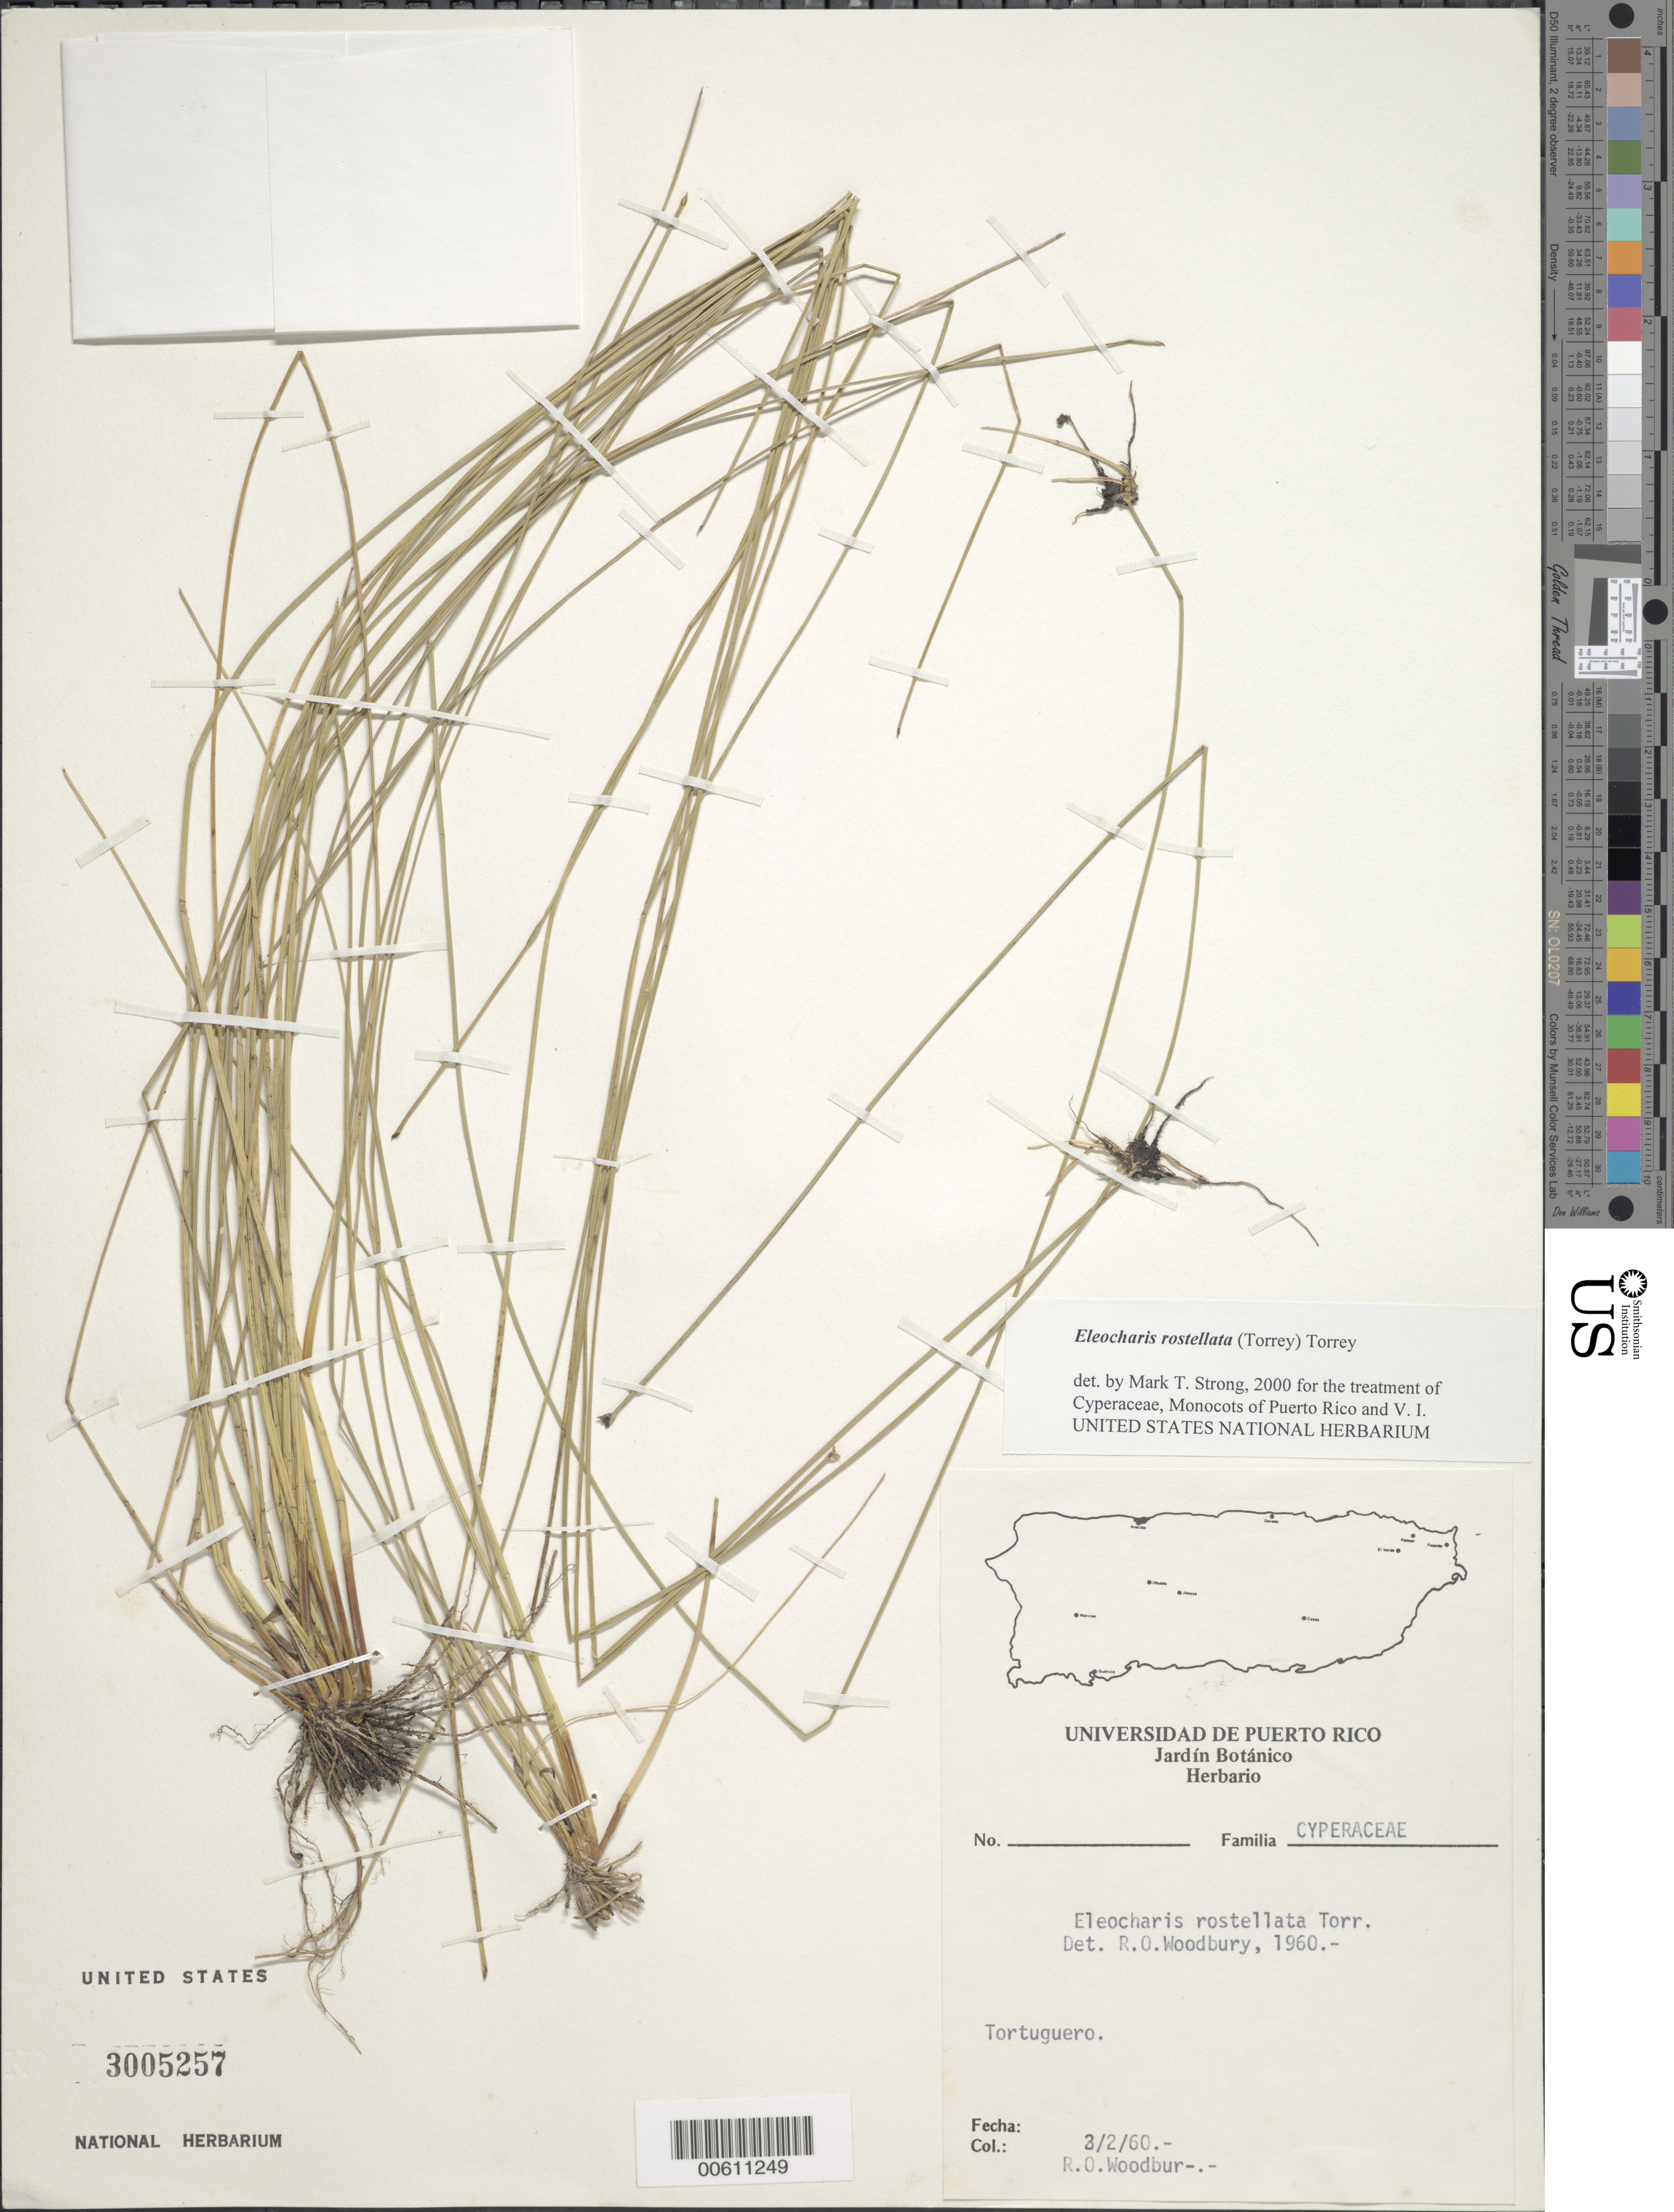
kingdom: Plantae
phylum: Tracheophyta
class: Liliopsida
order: Poales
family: Cyperaceae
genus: Eleocharis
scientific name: Eleocharis rostellata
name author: (Torr.) Torr.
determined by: Strong, M. T., (US), Smithsonian Institution - National Museum of Natural History (UNITED STATES)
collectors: R. O. Woodbury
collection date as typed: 03 Feb 1960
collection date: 1960-02-03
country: Puerto Rico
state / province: Manatí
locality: Tortuguero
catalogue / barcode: US 3005257